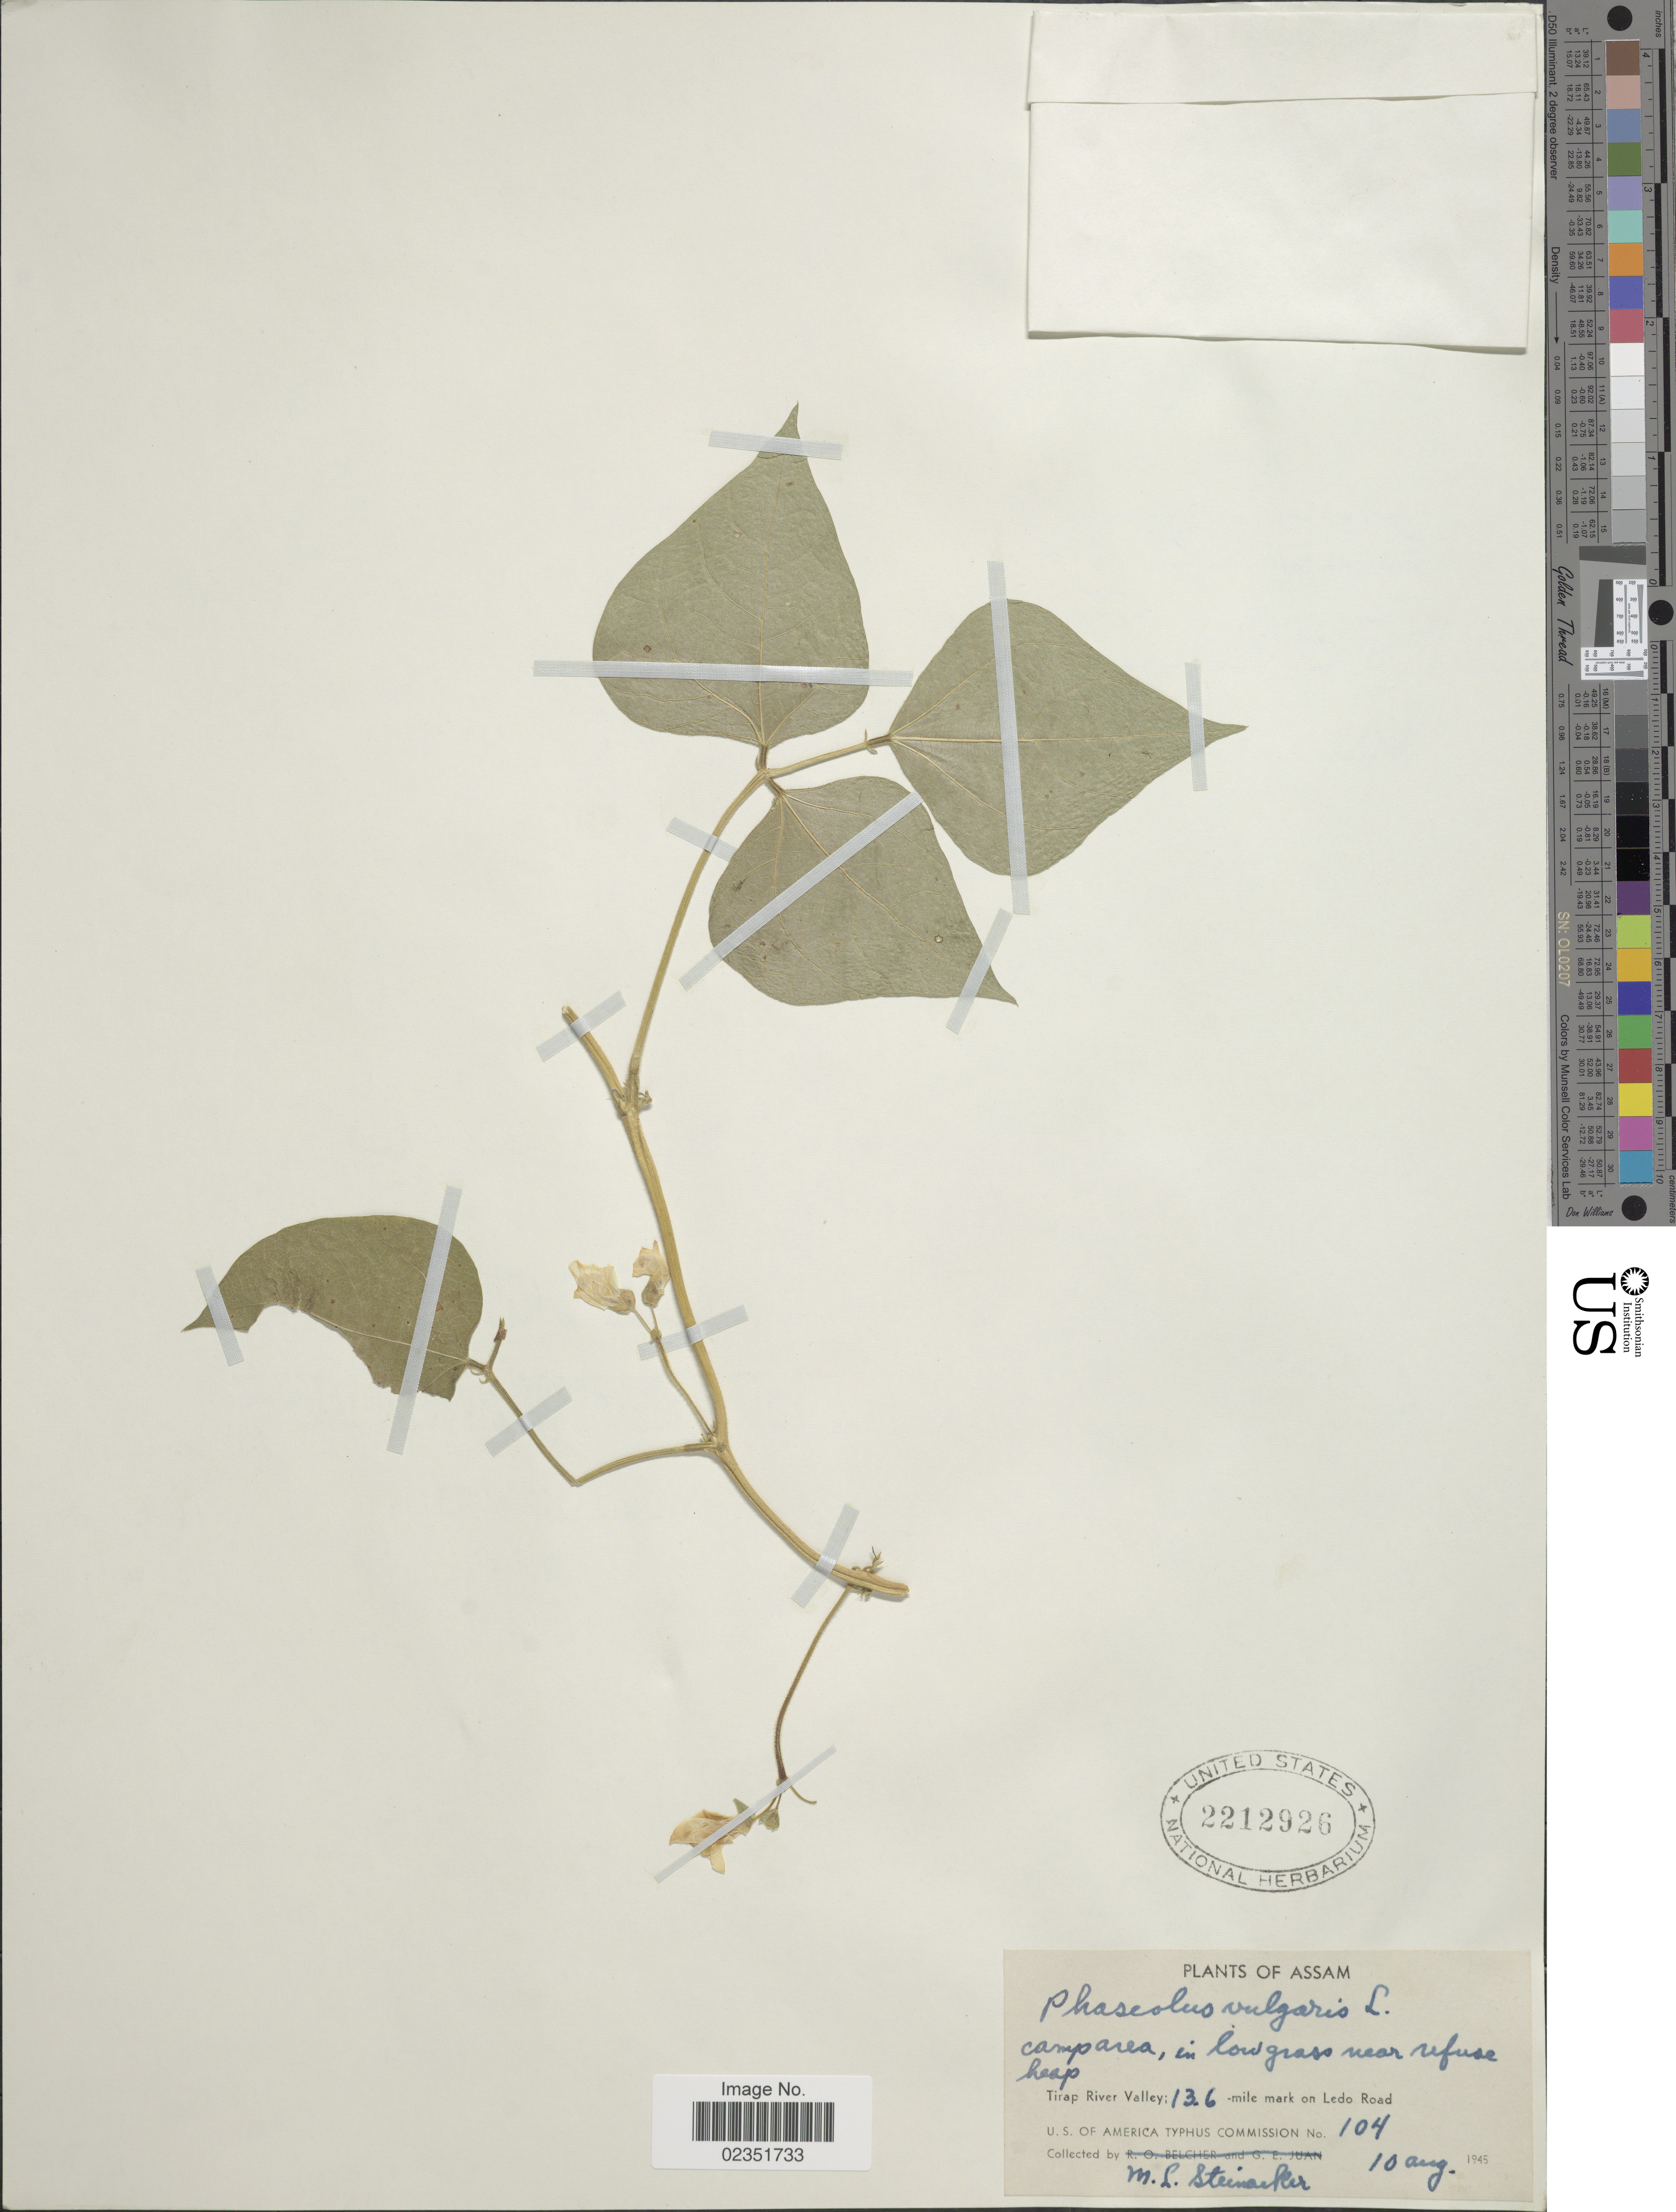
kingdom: Plantae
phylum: Tracheophyta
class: Magnoliopsida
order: Fabales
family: Fabaceae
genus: Phaseolus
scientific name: Phaseolus vulgaris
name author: L.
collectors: M. Steinacker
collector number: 104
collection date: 1945-08-10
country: India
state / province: Assam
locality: Tirap River Valley; 13.6-mile mark on Ledo Road, Camp area, in low grass refuse Leap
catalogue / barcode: US 2212926